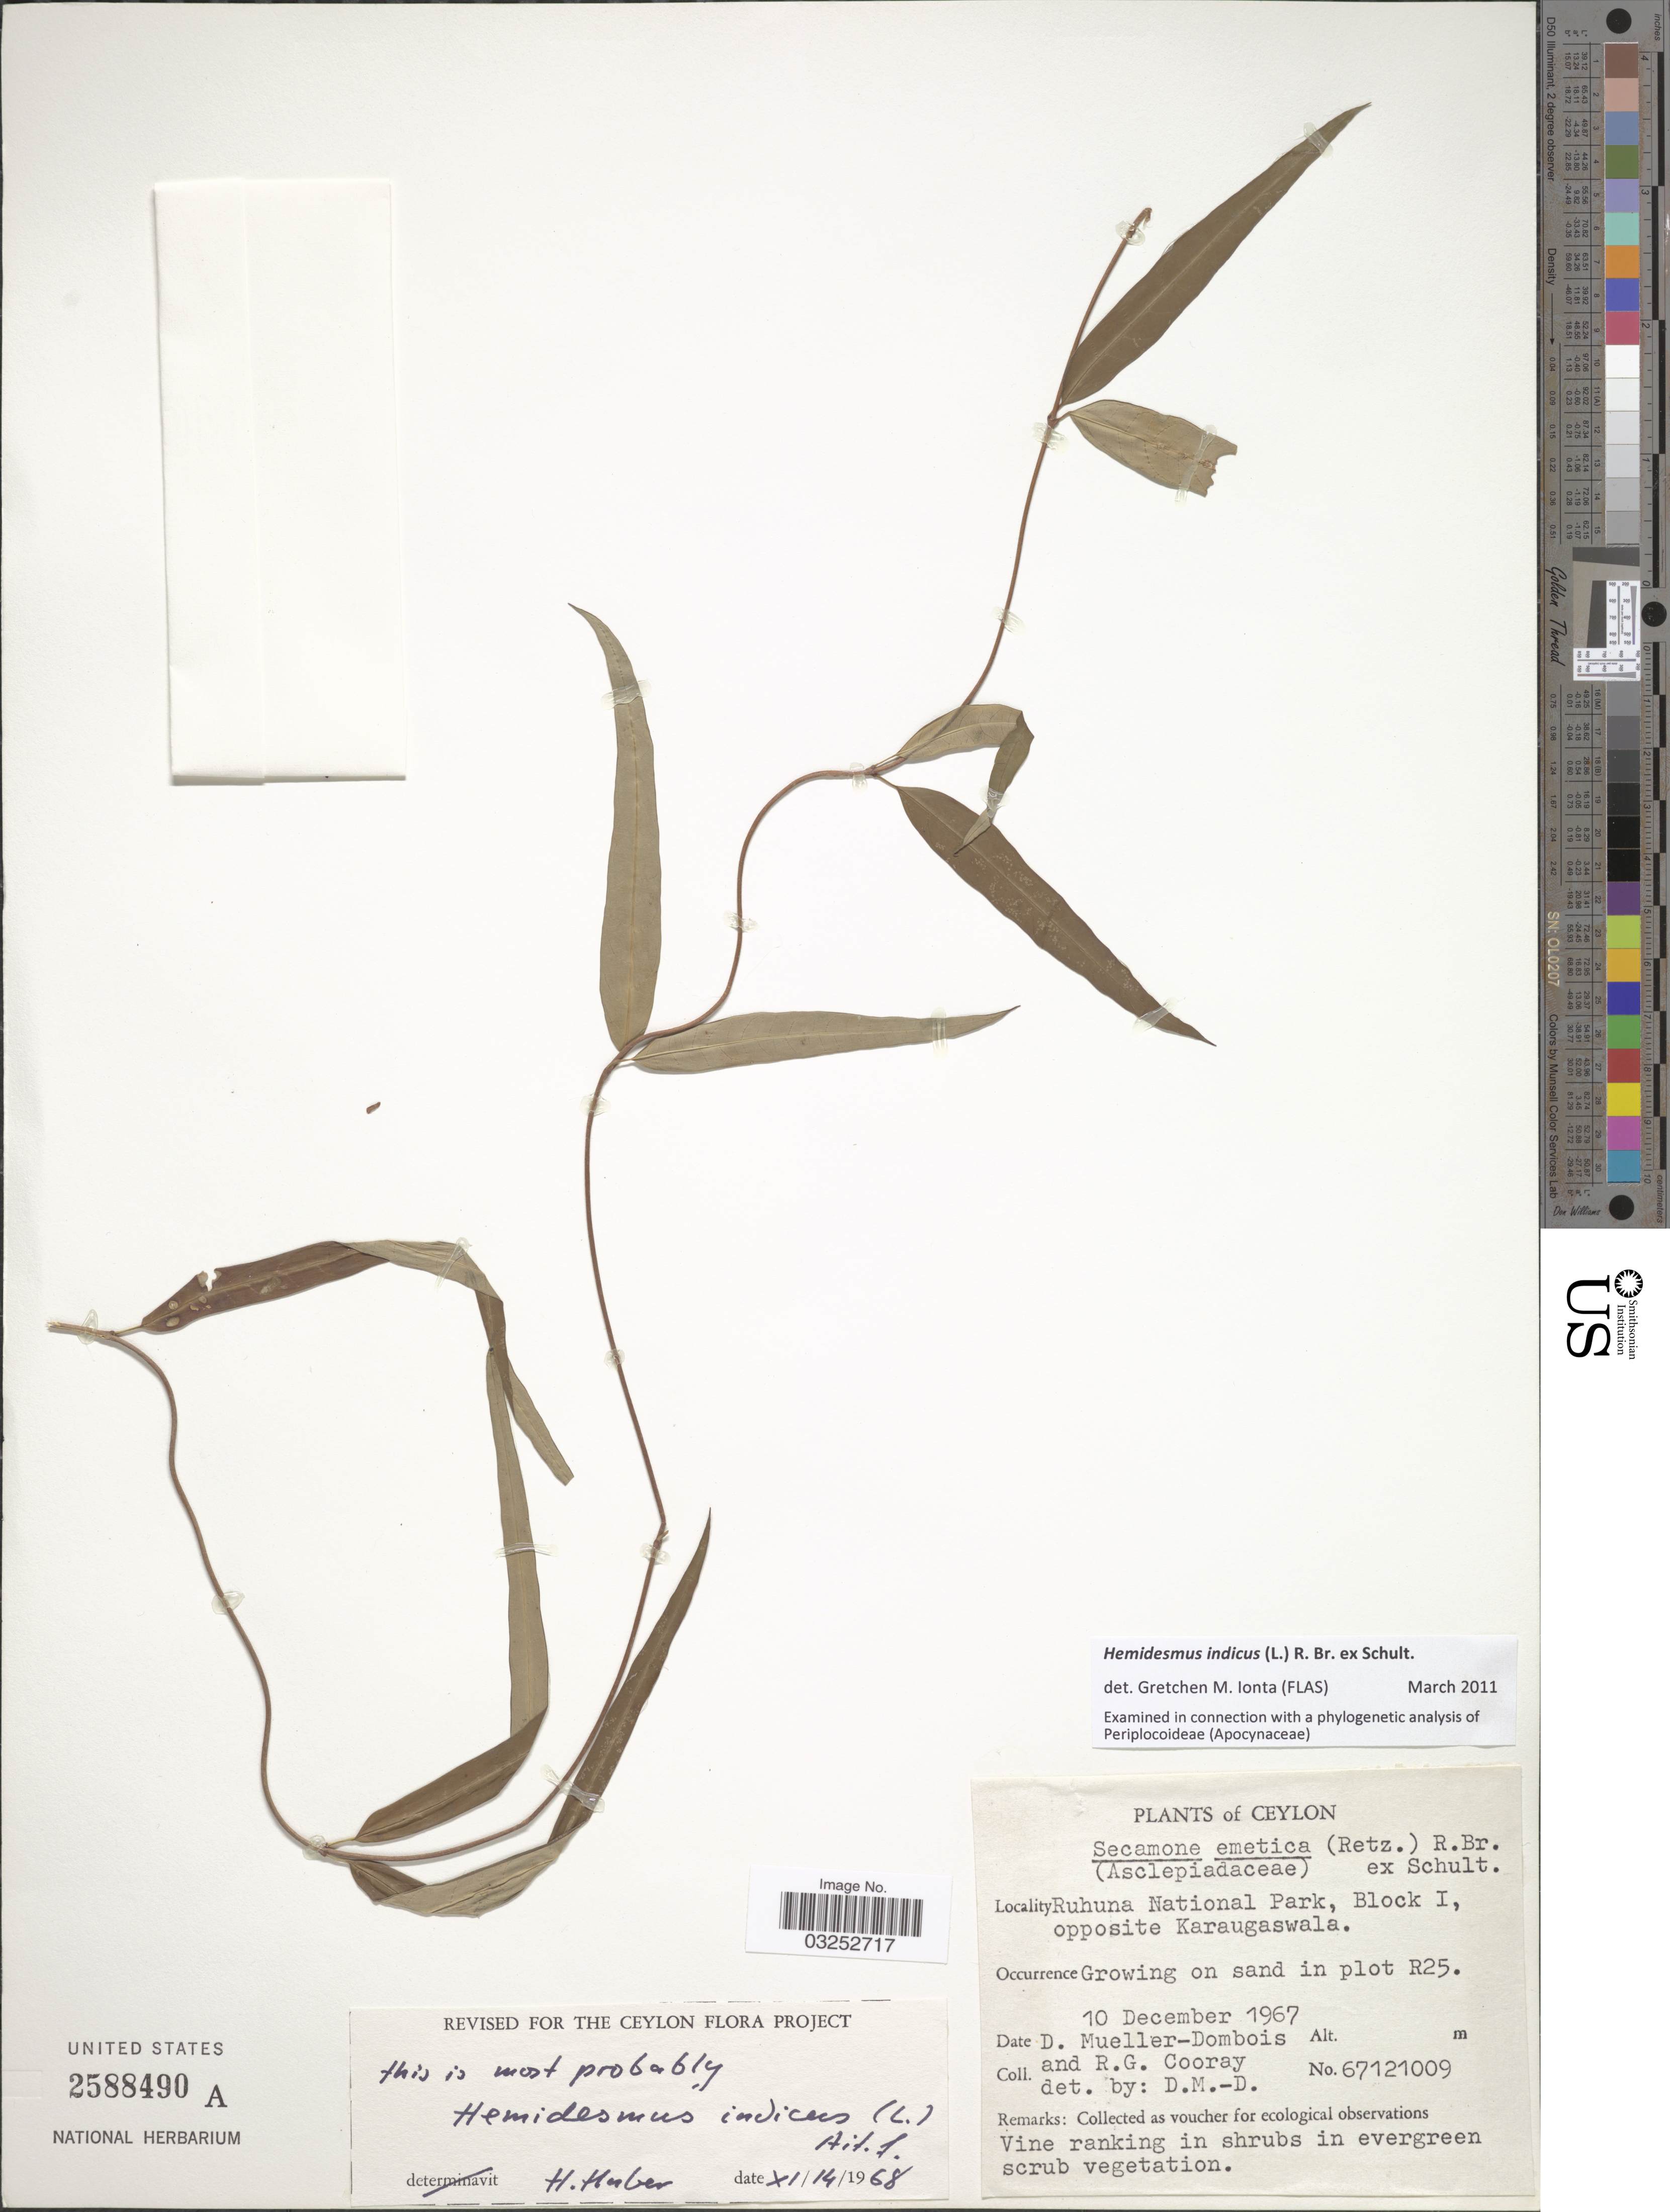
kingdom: Plantae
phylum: Tracheophyta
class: Magnoliopsida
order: Gentianales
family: Apocynaceae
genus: Hemidesmus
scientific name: Hemidesmus indicus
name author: (L.) R. Br. ex Schult.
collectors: D. Mueller-Dombois & R. Cooray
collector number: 67121009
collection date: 1967-12-10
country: Sri Lanka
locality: Ceylon, Ruhuna National Park, Block I, opposite Karaugaswala.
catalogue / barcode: US 2588490A